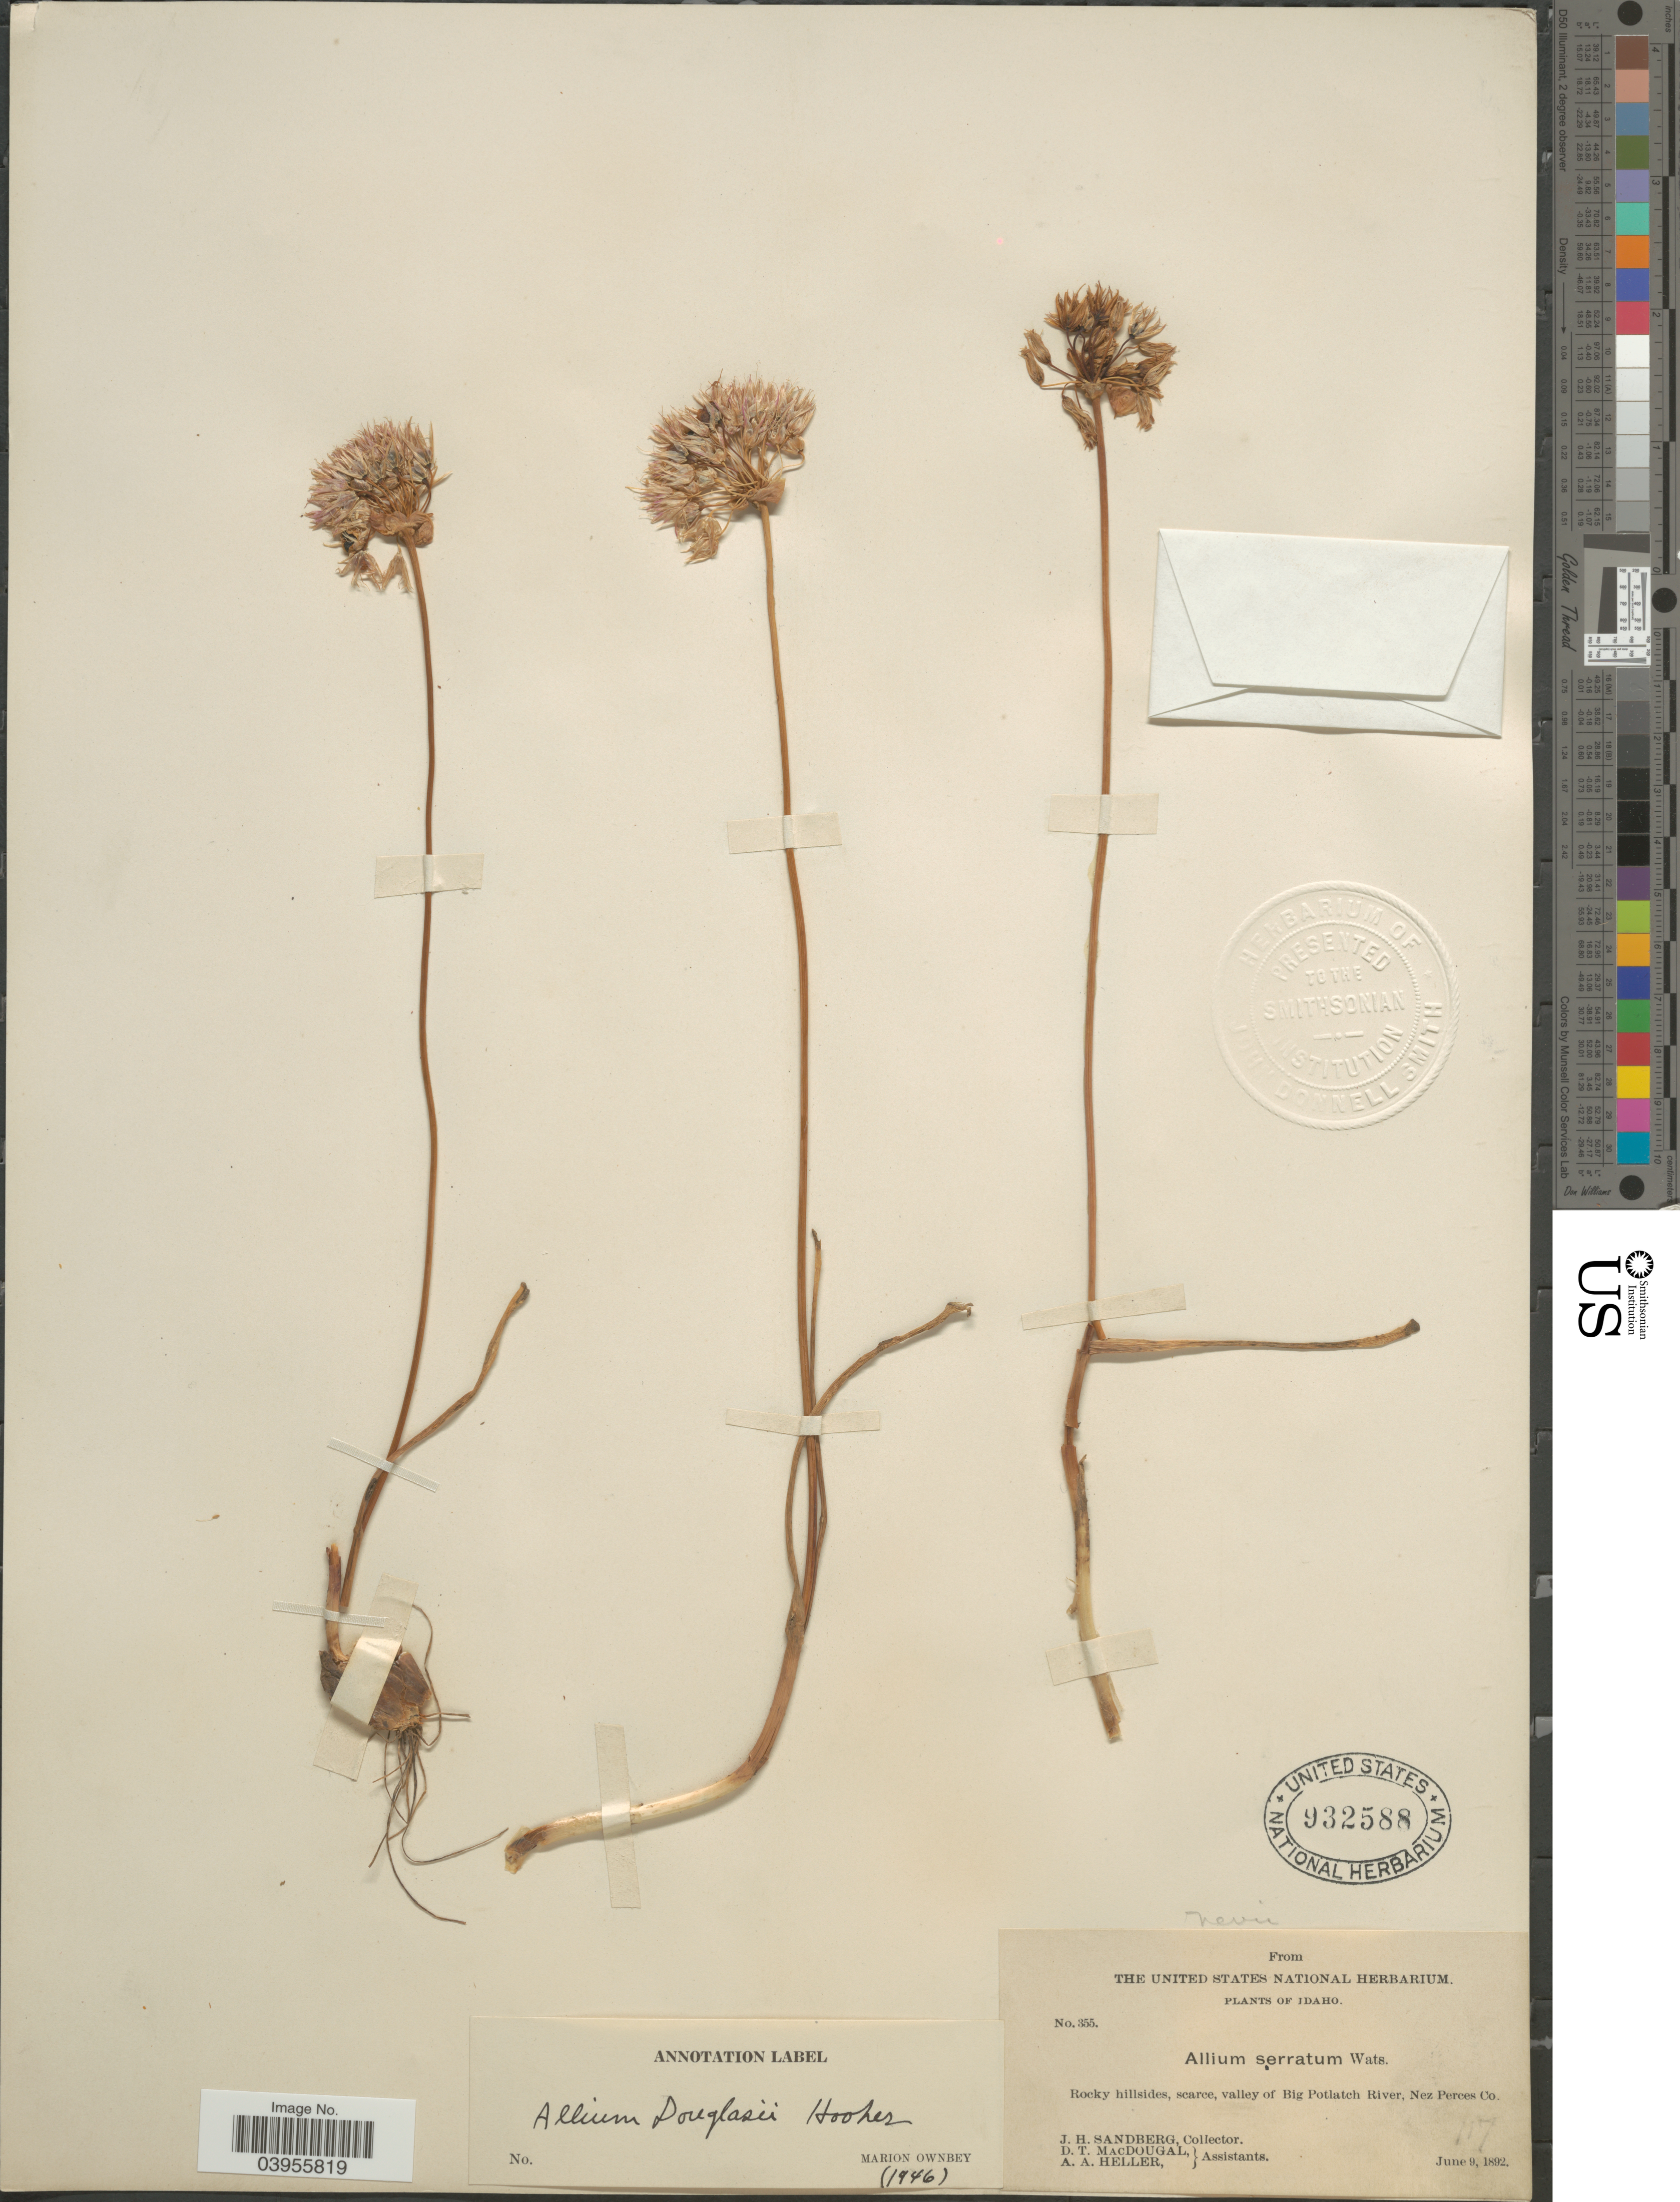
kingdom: Plantae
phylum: Tracheophyta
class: Liliopsida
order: Asparagales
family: Amaryllidaceae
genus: Allium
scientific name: Allium douglasii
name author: Hook.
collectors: J. H. Sandberg, D. T. MacDougal & A. A. Heller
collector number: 355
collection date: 1892-06-09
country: United States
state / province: Idaho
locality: Rocky hillsides, scarce, valley of Big Potlatch River, Nez Perces Co.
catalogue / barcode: US 932588